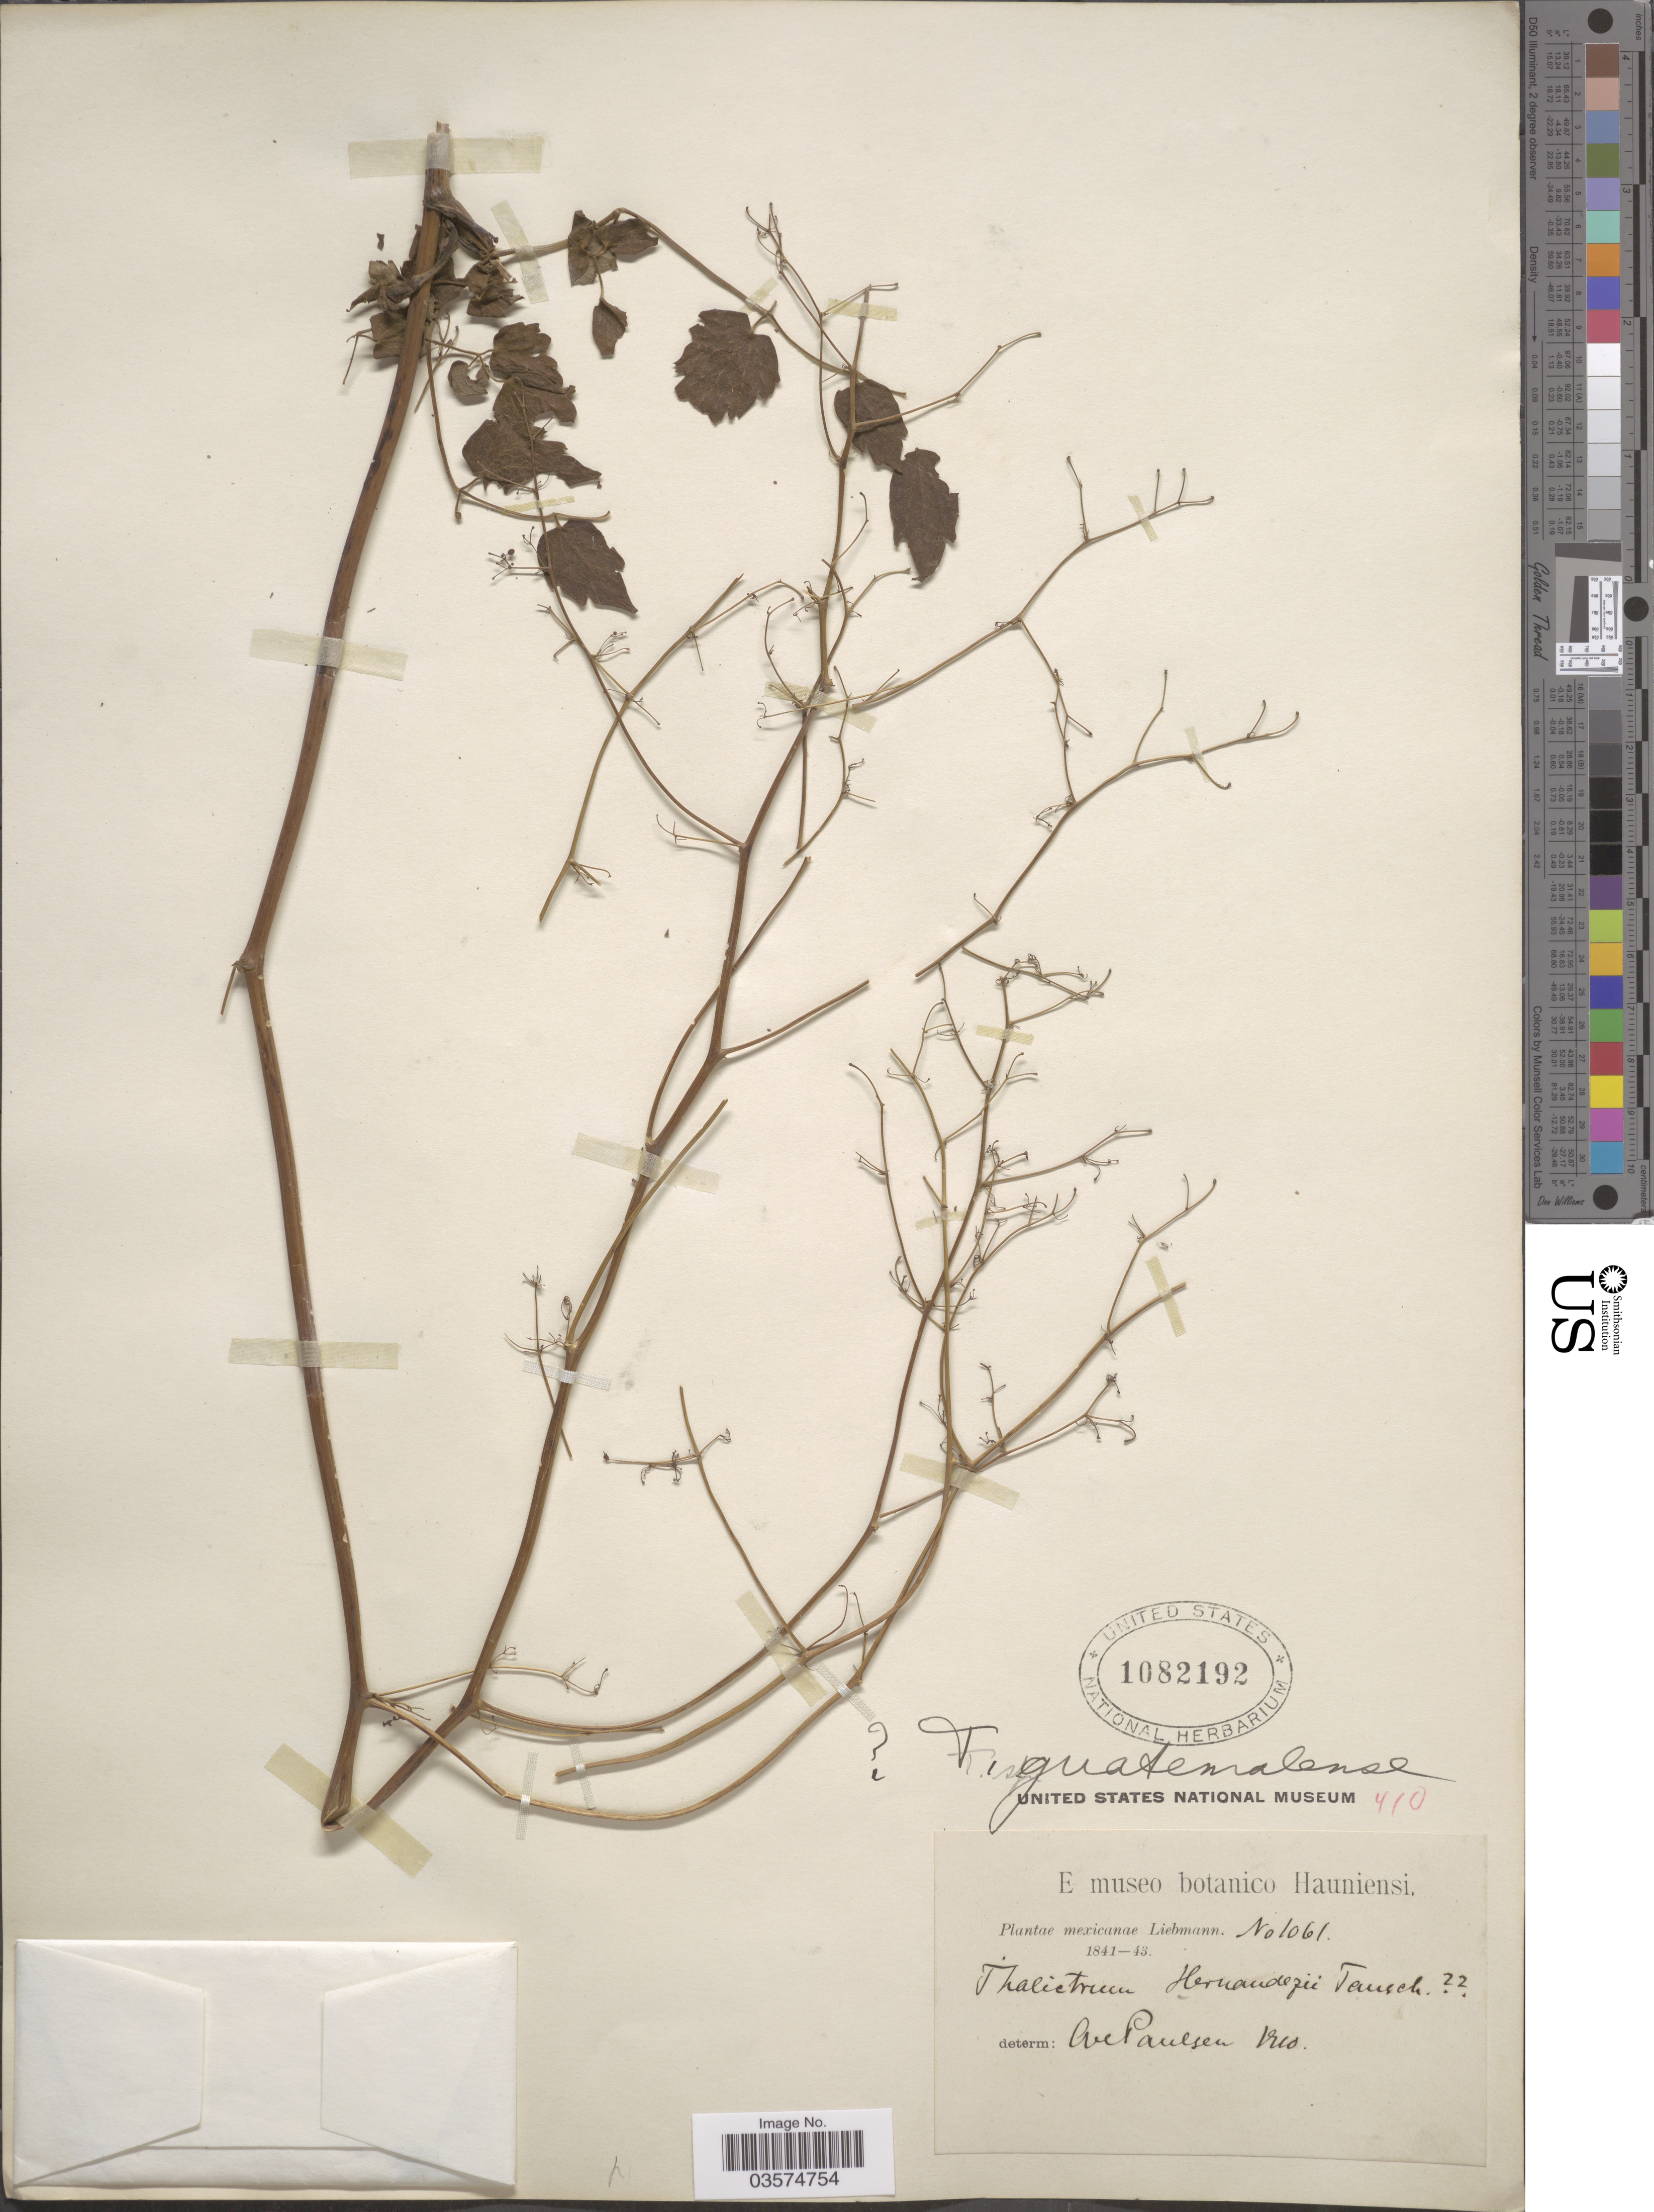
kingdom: Plantae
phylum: Tracheophyta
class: Magnoliopsida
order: Ranunculales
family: Ranunculaceae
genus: Thalictrum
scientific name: Thalictrum guatemalense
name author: C. DC. & Rose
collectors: Liebmann, --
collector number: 1061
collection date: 1841/1843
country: Mexico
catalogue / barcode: US 1082192